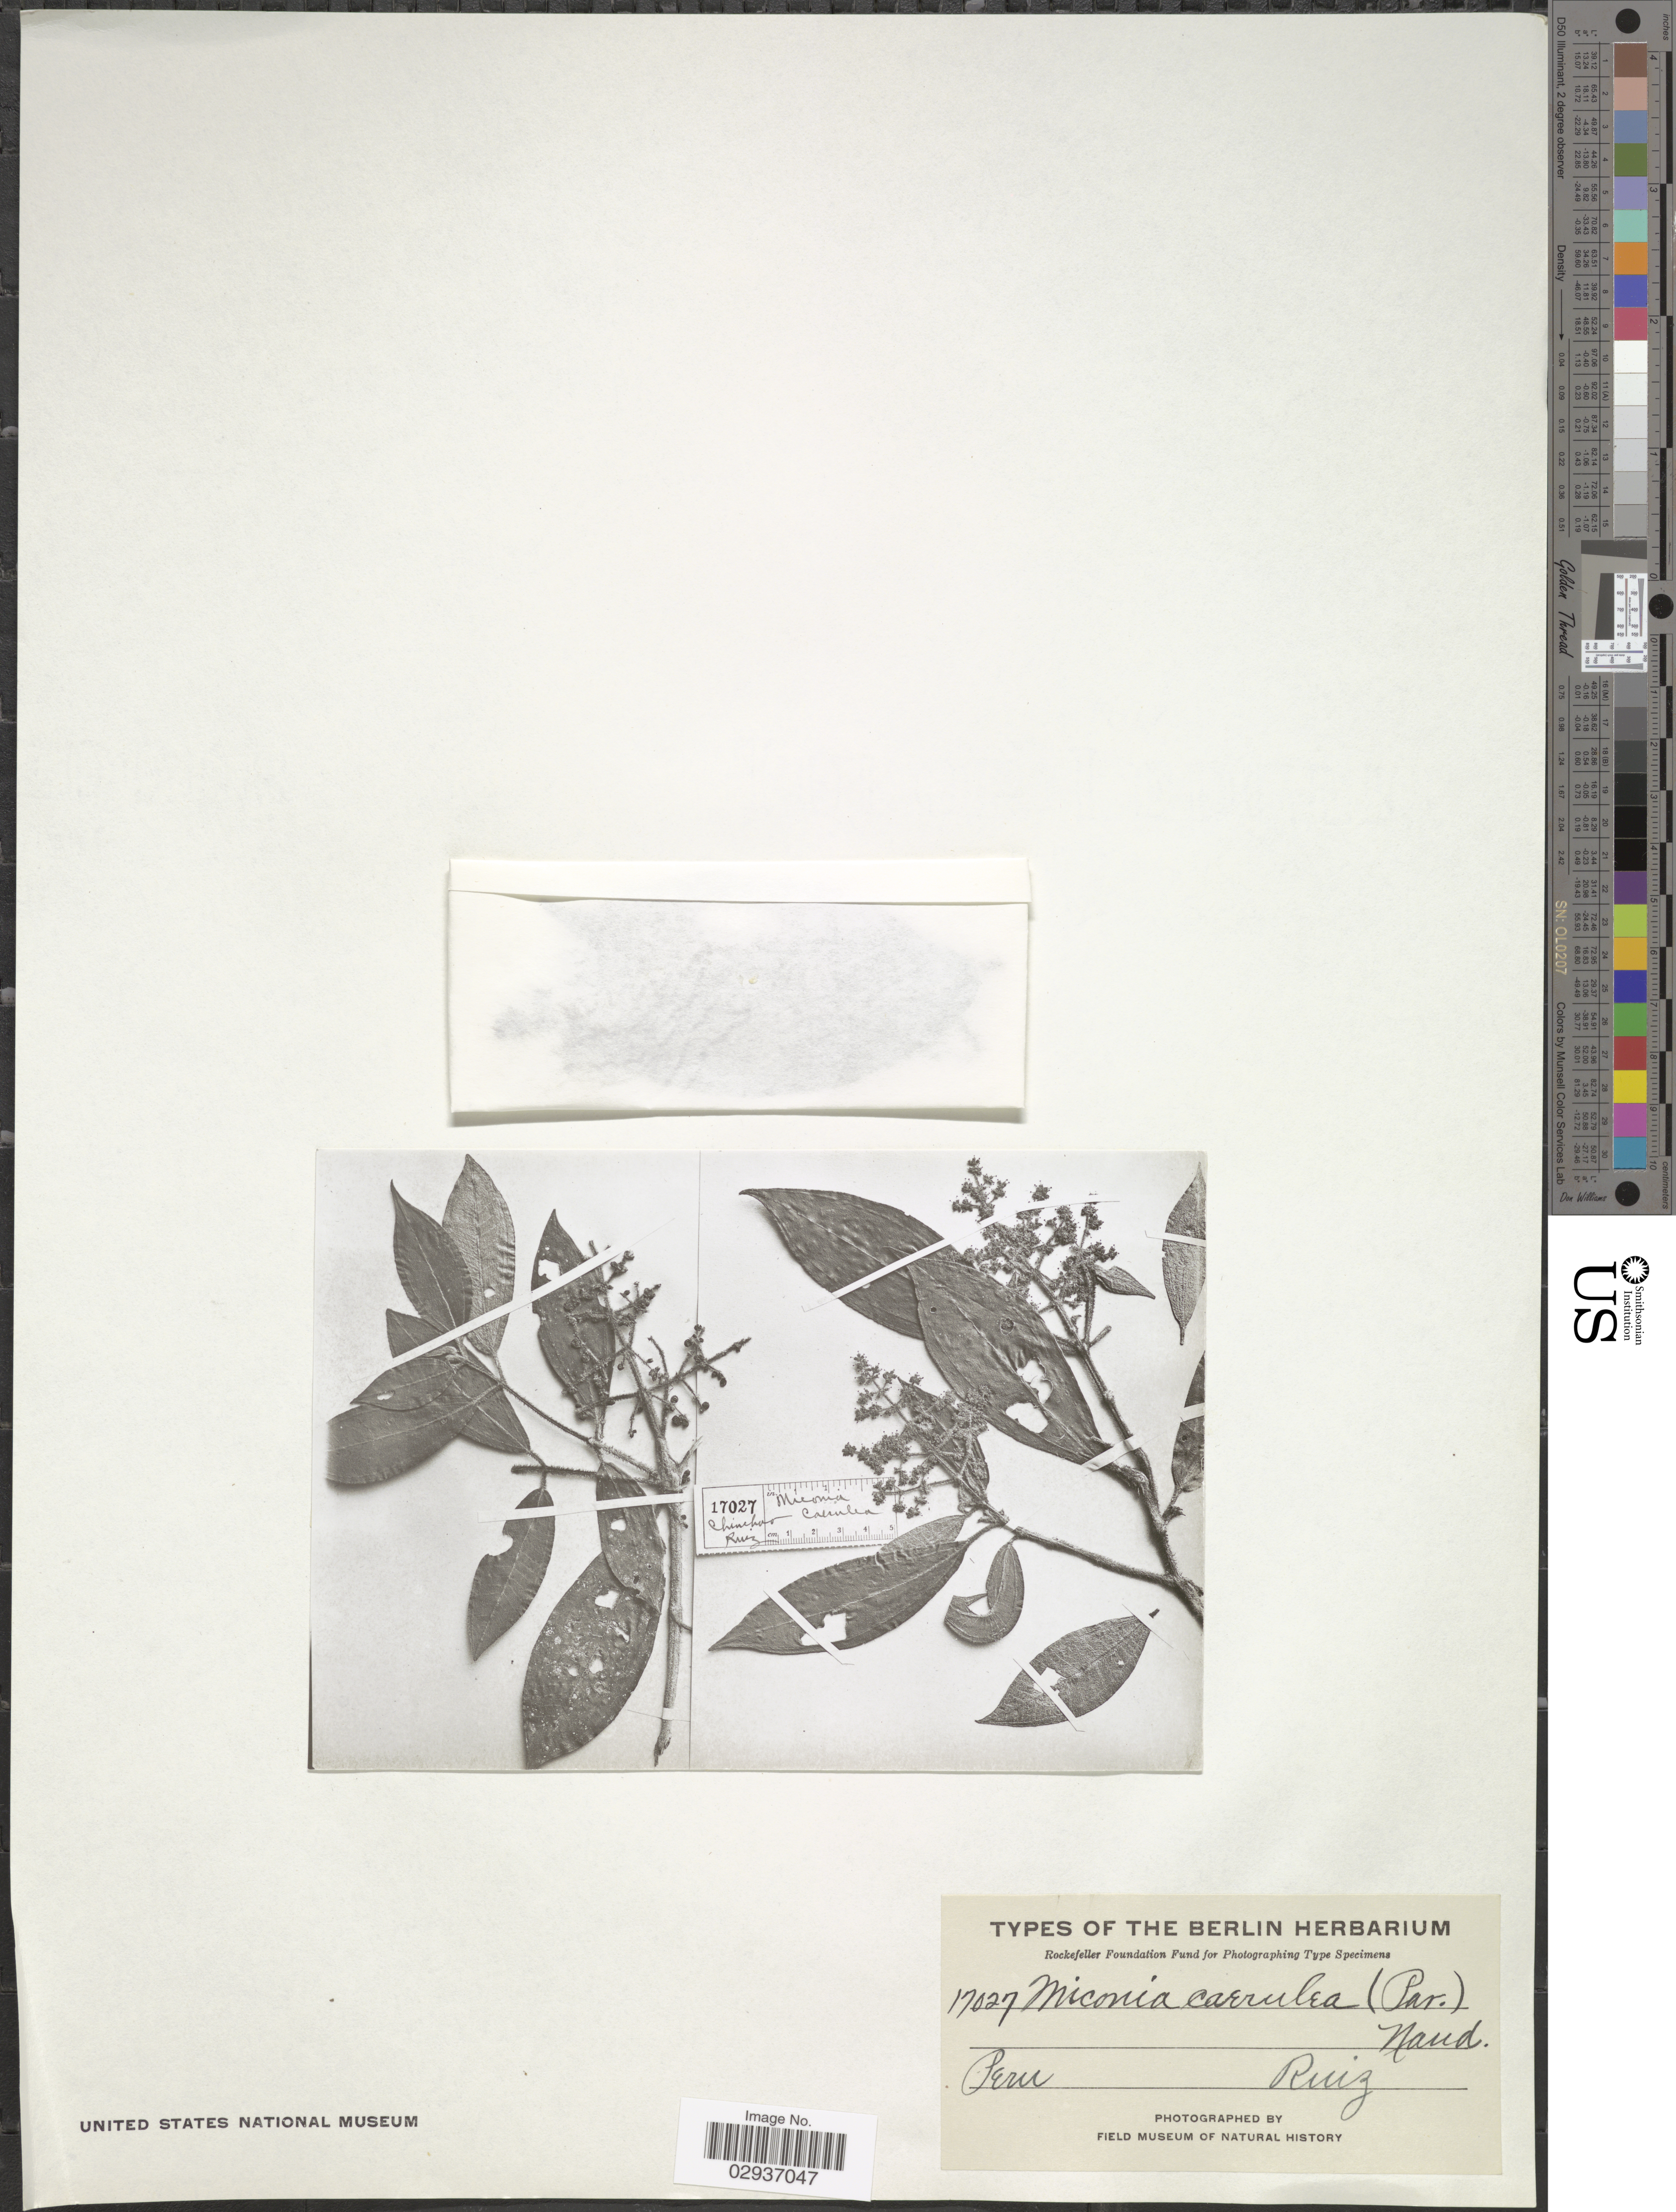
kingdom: Plantae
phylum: Tracheophyta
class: Magnoliopsida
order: Myrtales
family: Melastomataceae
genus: Miconia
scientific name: Miconia caerulea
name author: (D. Don) Naudin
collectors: Ruiz, --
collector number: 17027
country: Peru